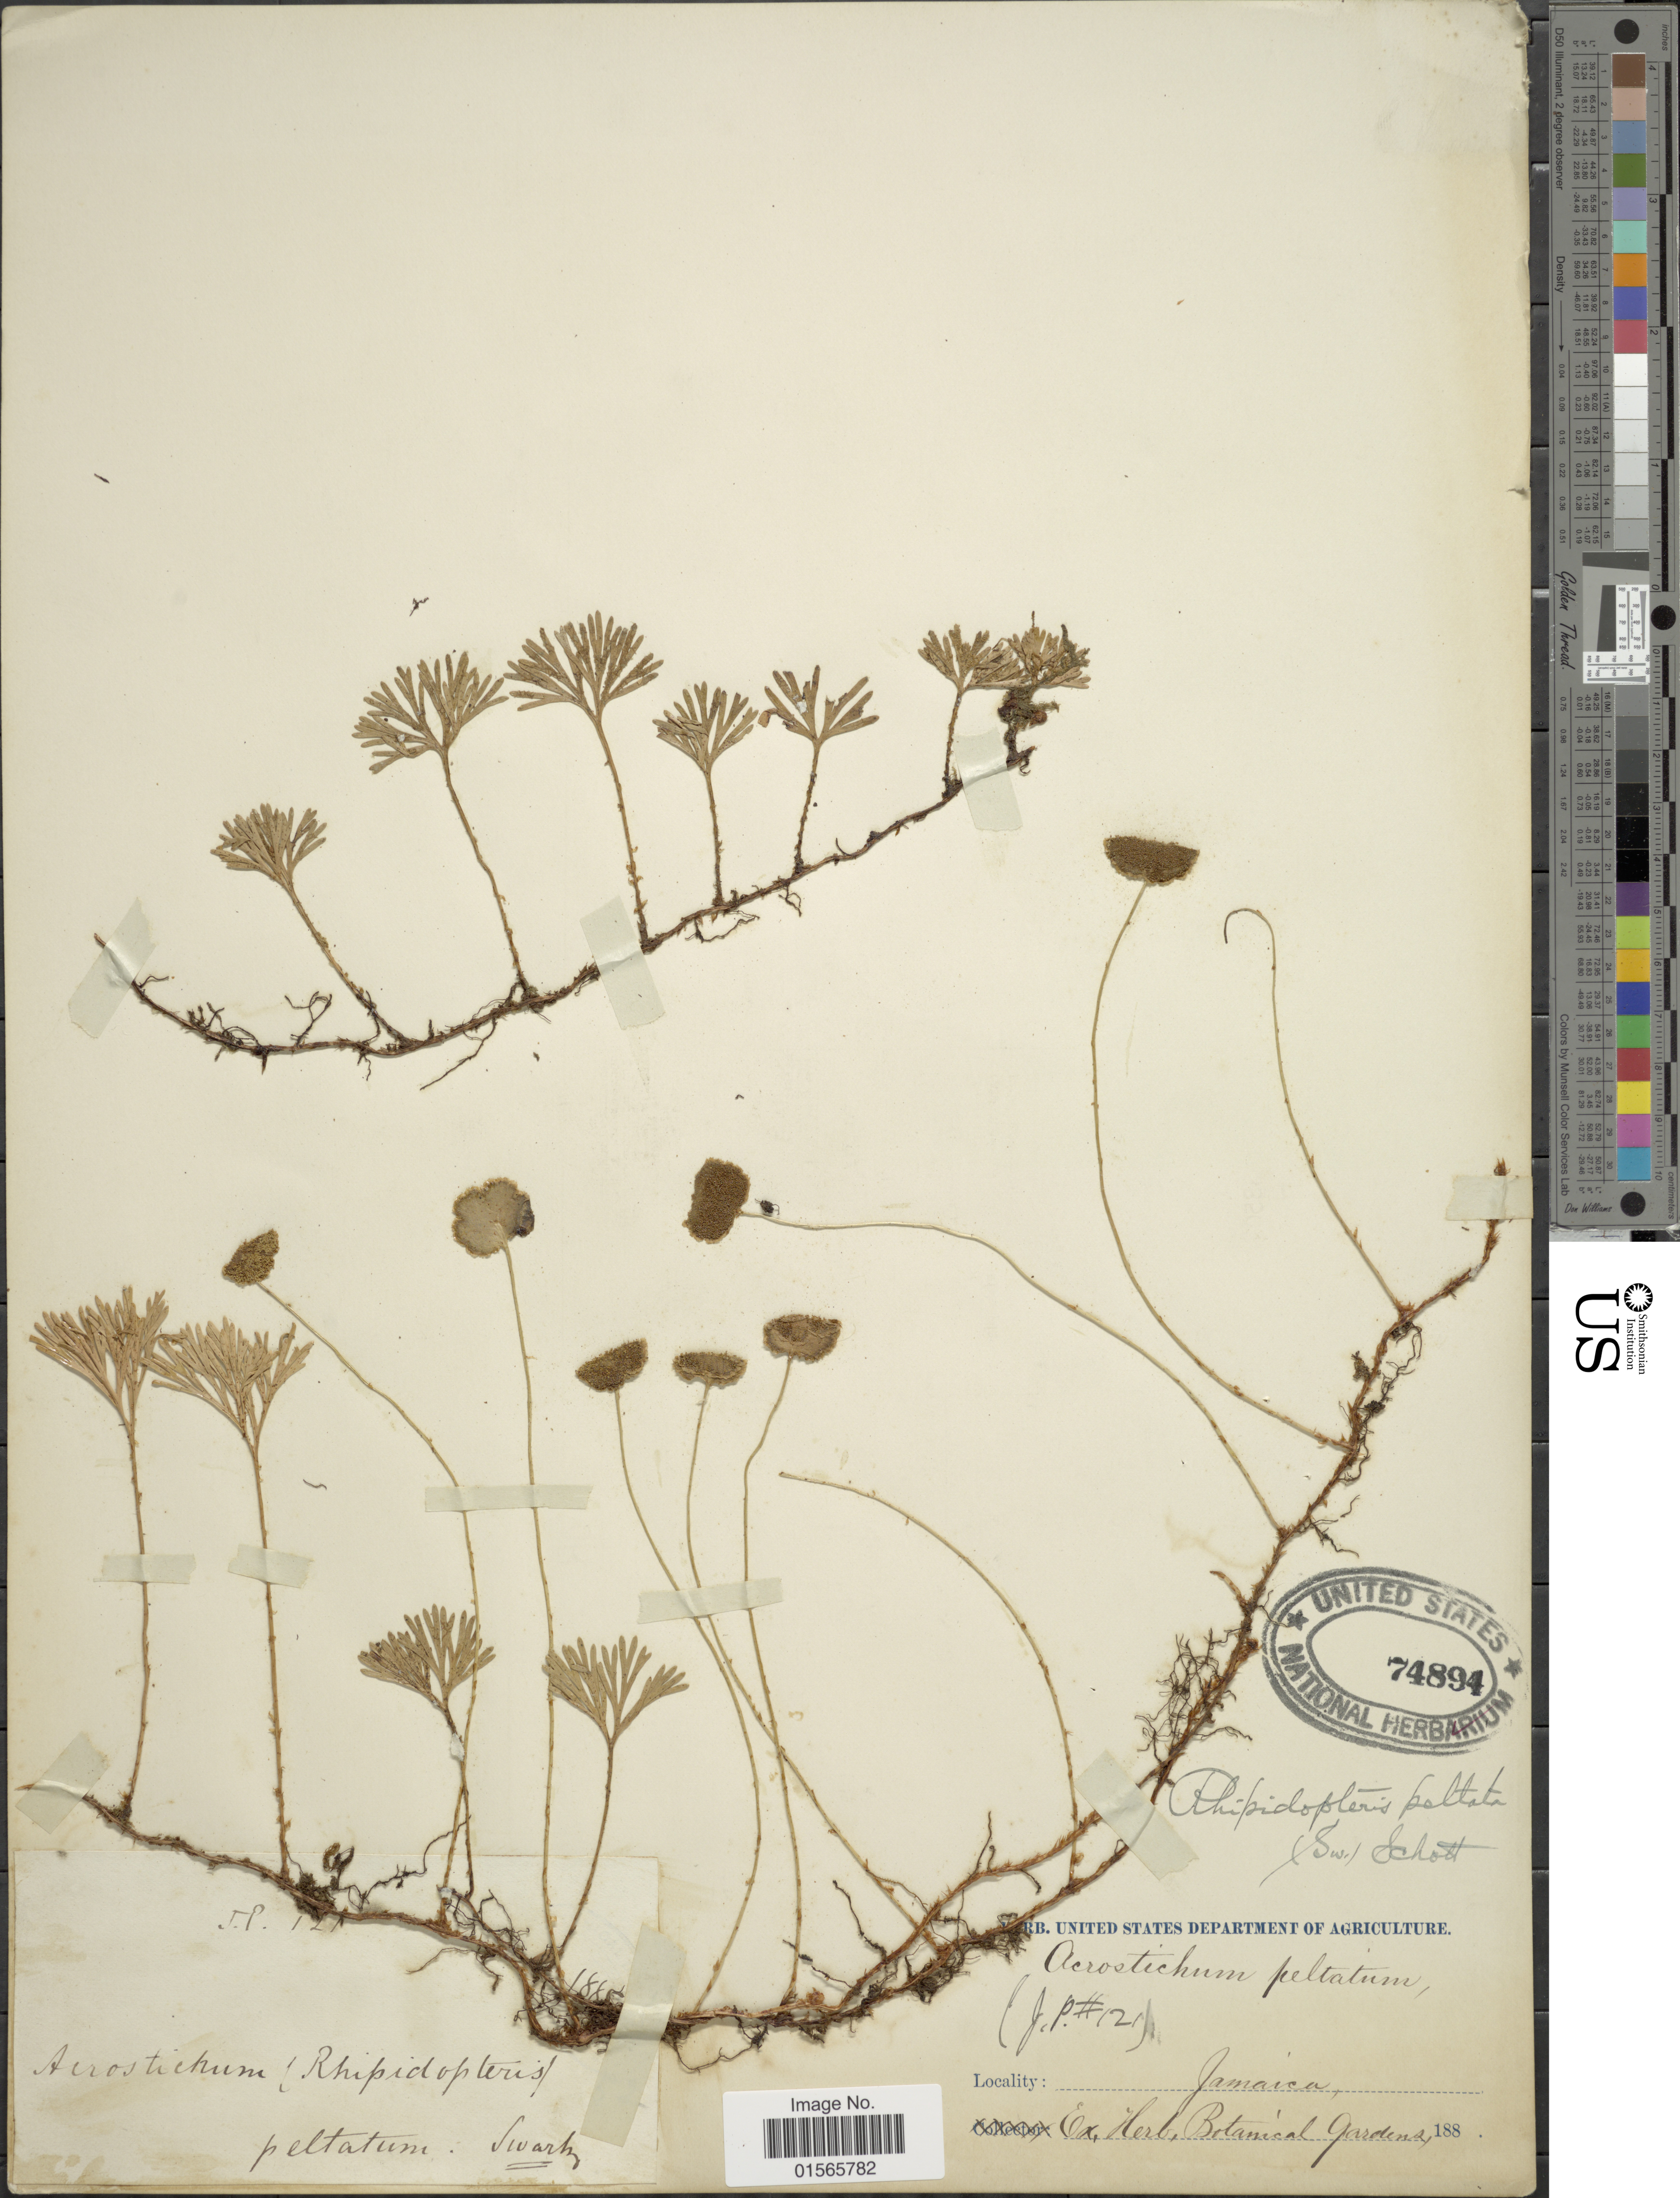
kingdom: Plantae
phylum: Tracheophyta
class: Polypodiopsida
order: Polypodiales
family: Dryopteridaceae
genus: Elaphoglossum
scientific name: Elaphoglossum peltatum f. peltatum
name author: (Sw.) Urb.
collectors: -- Swartz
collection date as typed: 188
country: Jamaica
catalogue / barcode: US 74894